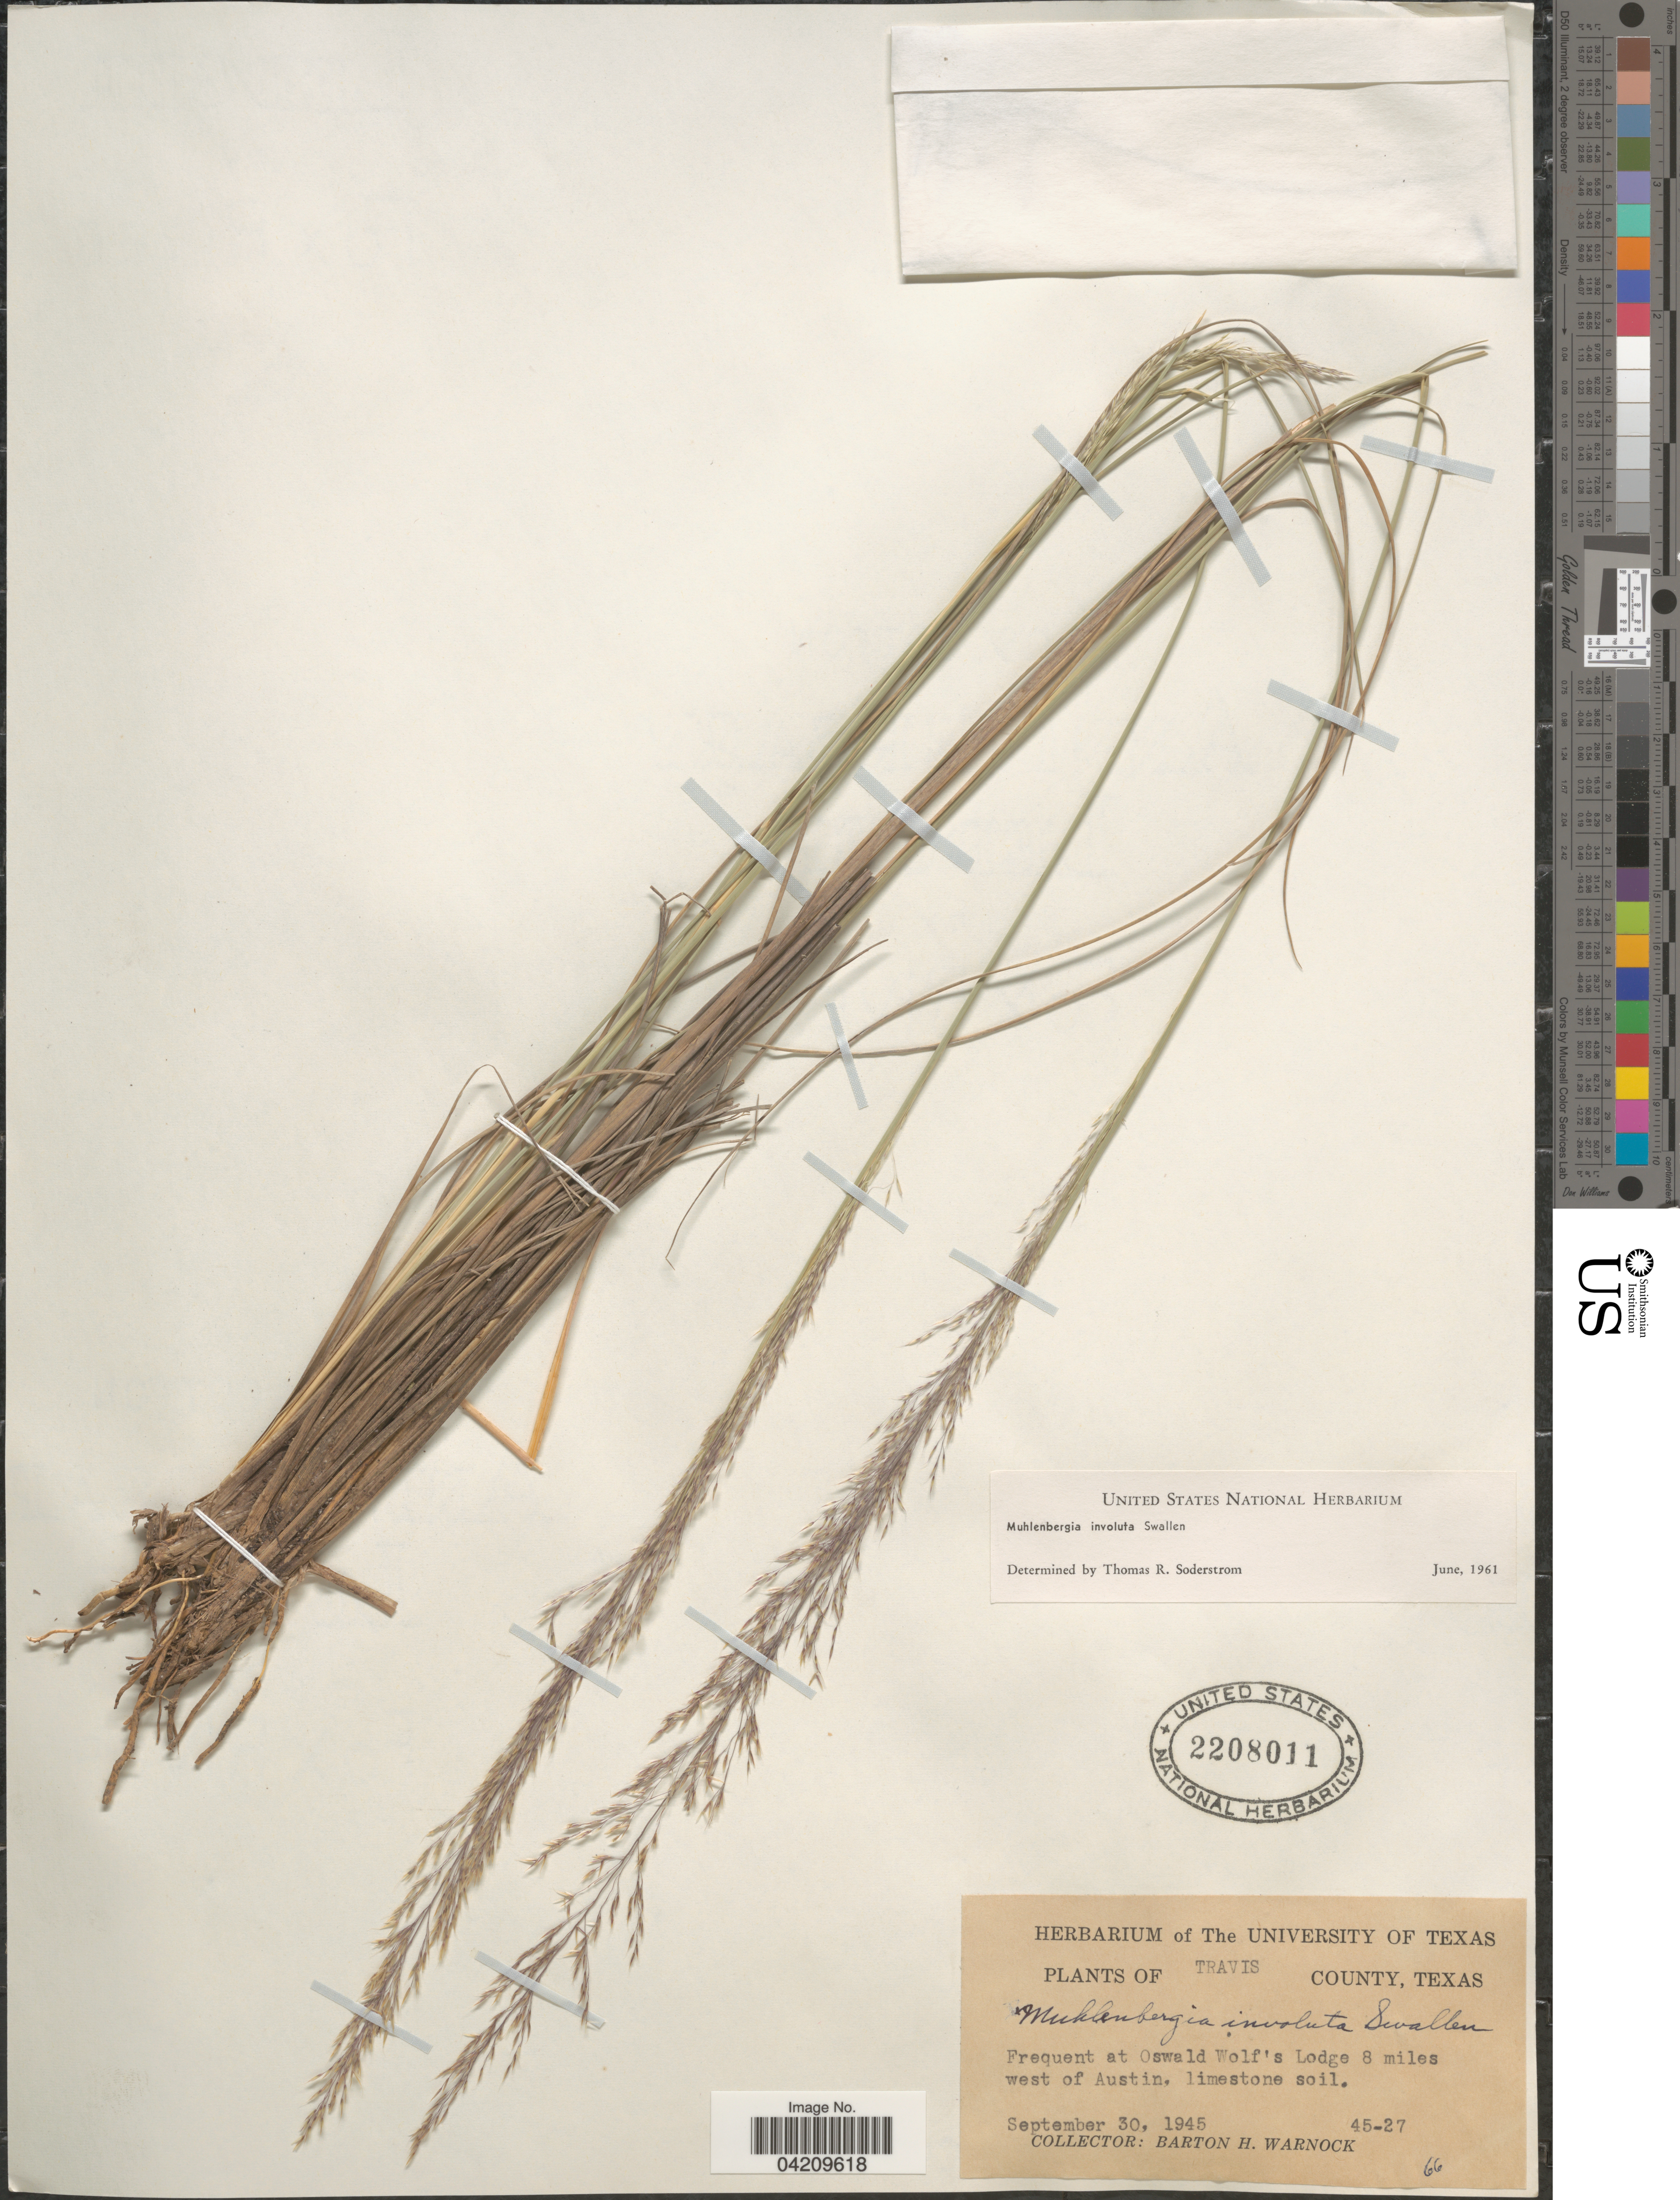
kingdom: Plantae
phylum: Tracheophyta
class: Liliopsida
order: Poales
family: Poaceae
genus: Muhlenbergia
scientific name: Muhlenbergia involuta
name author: Swallen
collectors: B. H. Warnock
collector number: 45-27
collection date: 1945-09-30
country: United States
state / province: Texas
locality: Travis County. Frequent at Oswald Wolf's Lodge 8 miles west of Austin.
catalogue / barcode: US 2208011